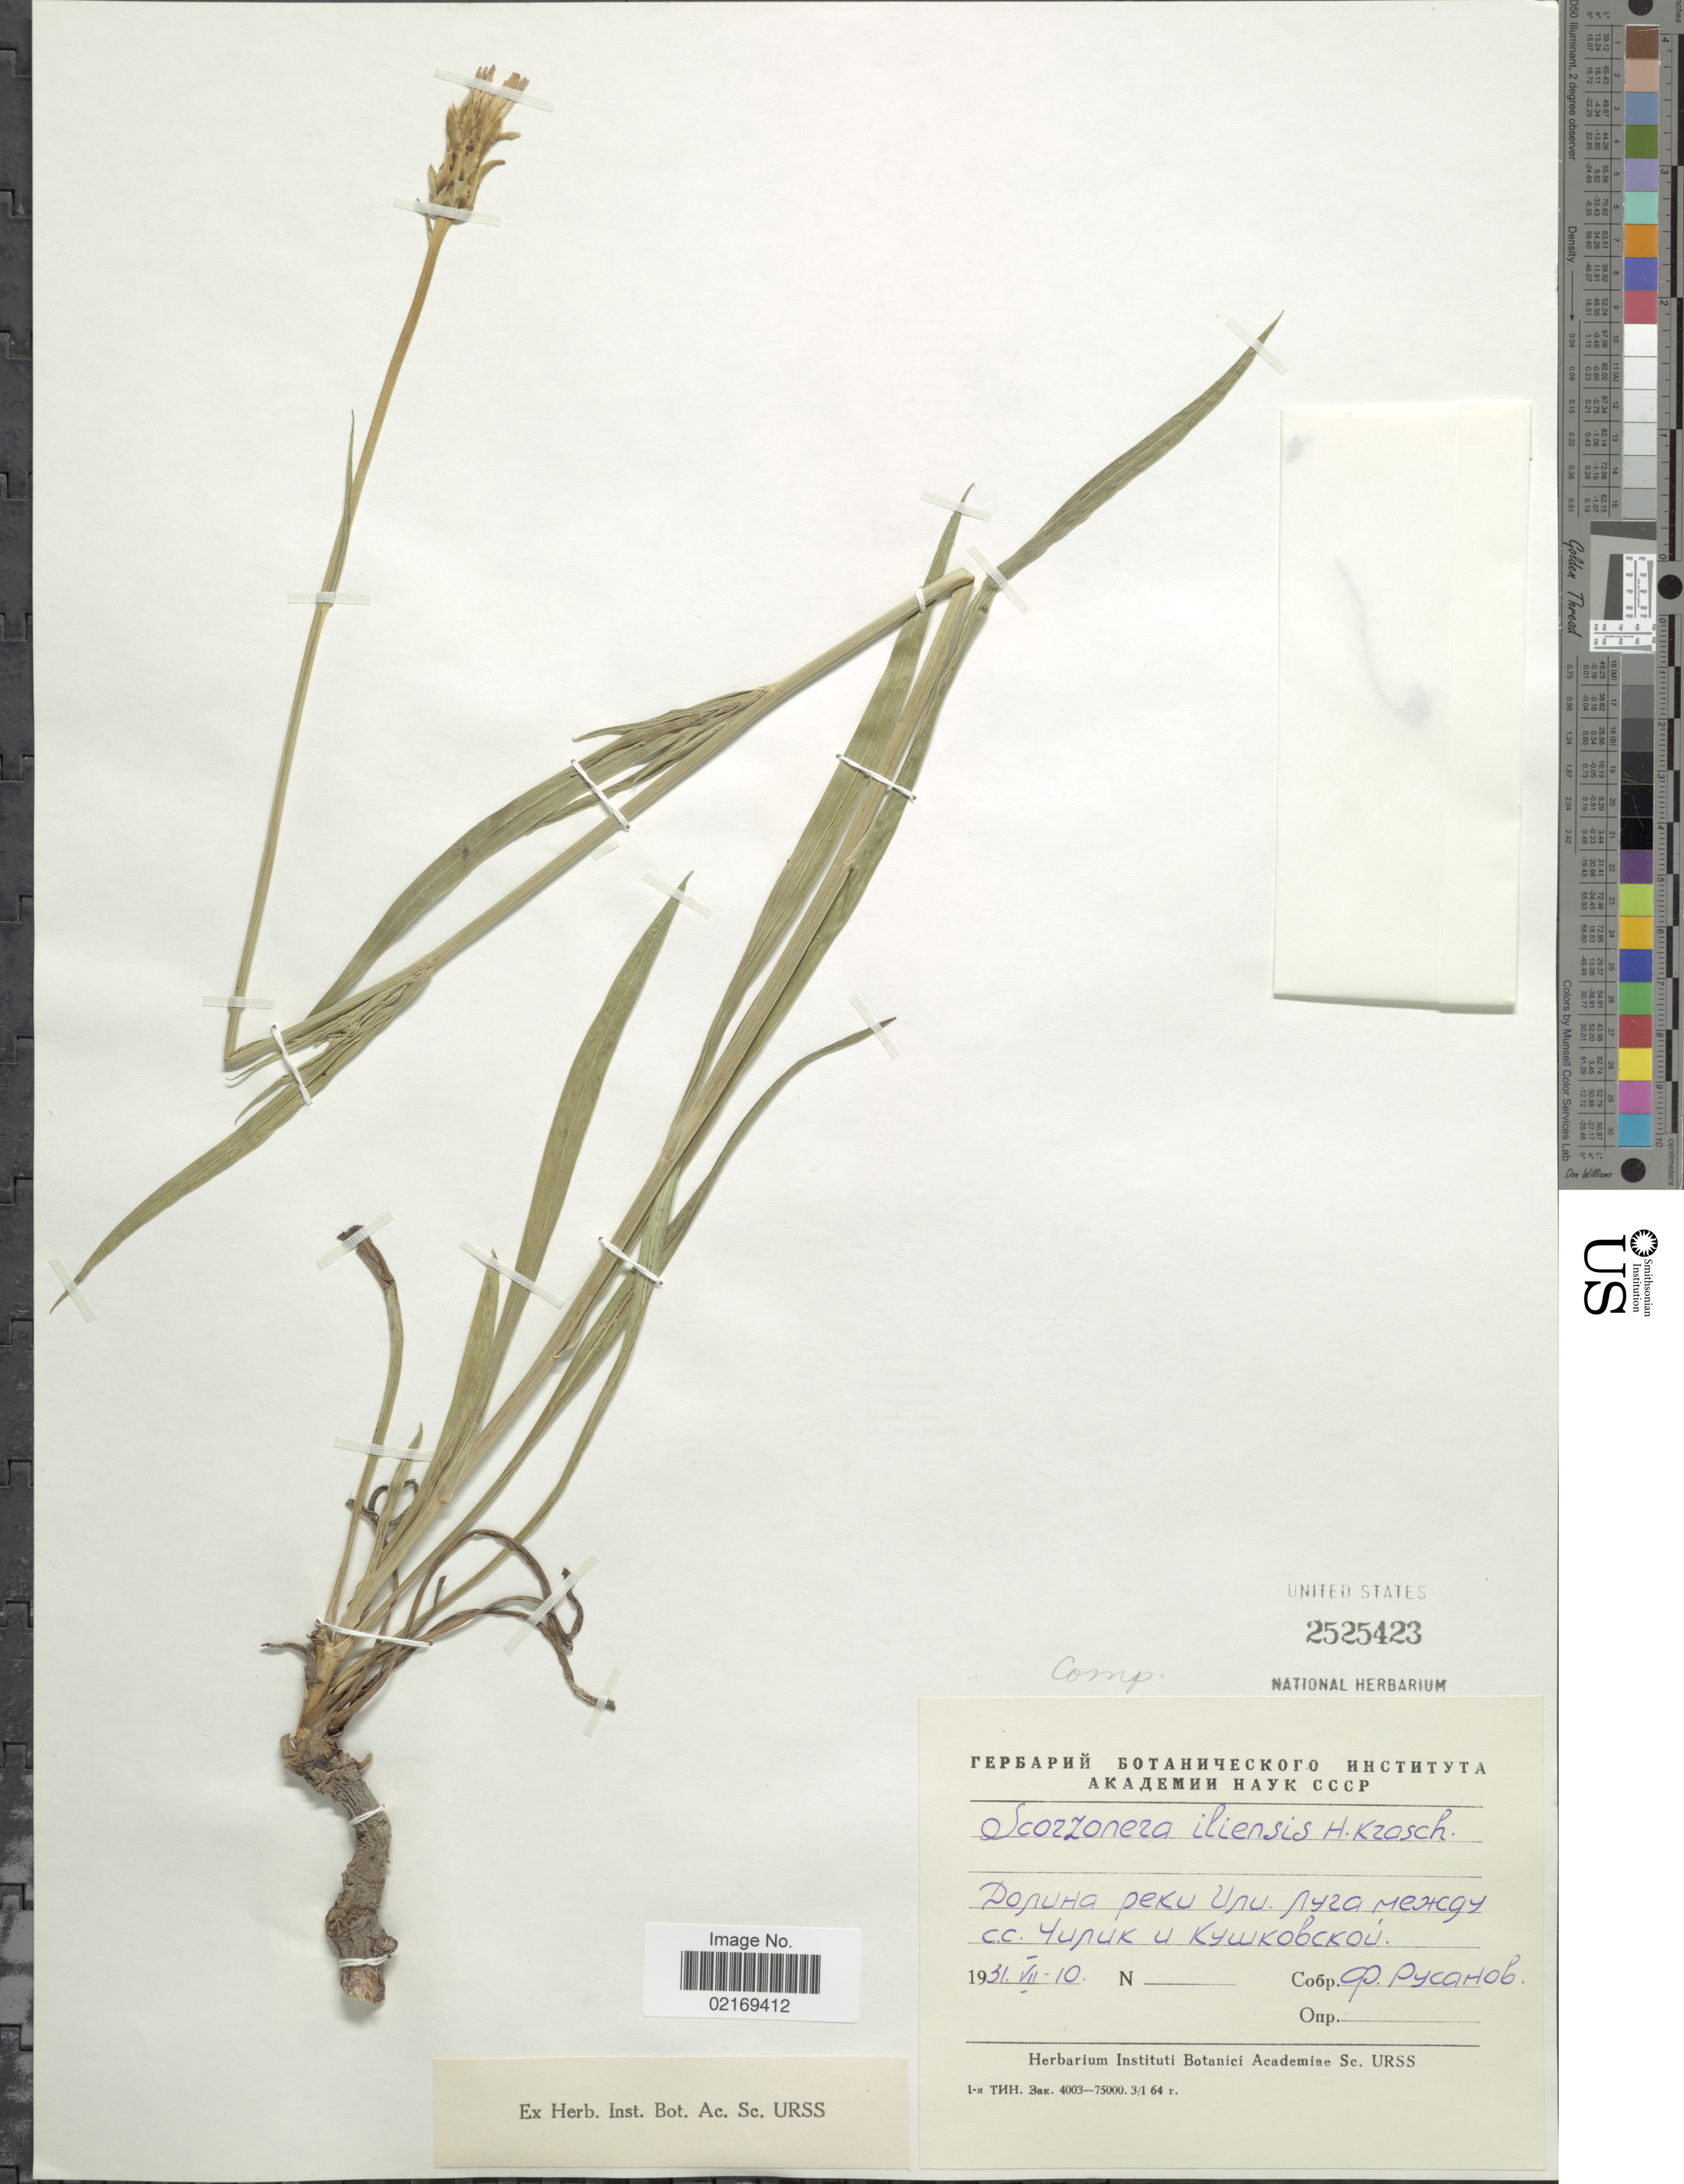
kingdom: Plantae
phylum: Tracheophyta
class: Magnoliopsida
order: Asterales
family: Asteraceae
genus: Scorzonera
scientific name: Scorzonera iliensis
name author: Krasch.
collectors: F. Rusanov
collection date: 1931-07-10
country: Kazakhstan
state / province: Almaty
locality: Valley Ili river, between Chilik and Kushkovskaya.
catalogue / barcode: US 2525423